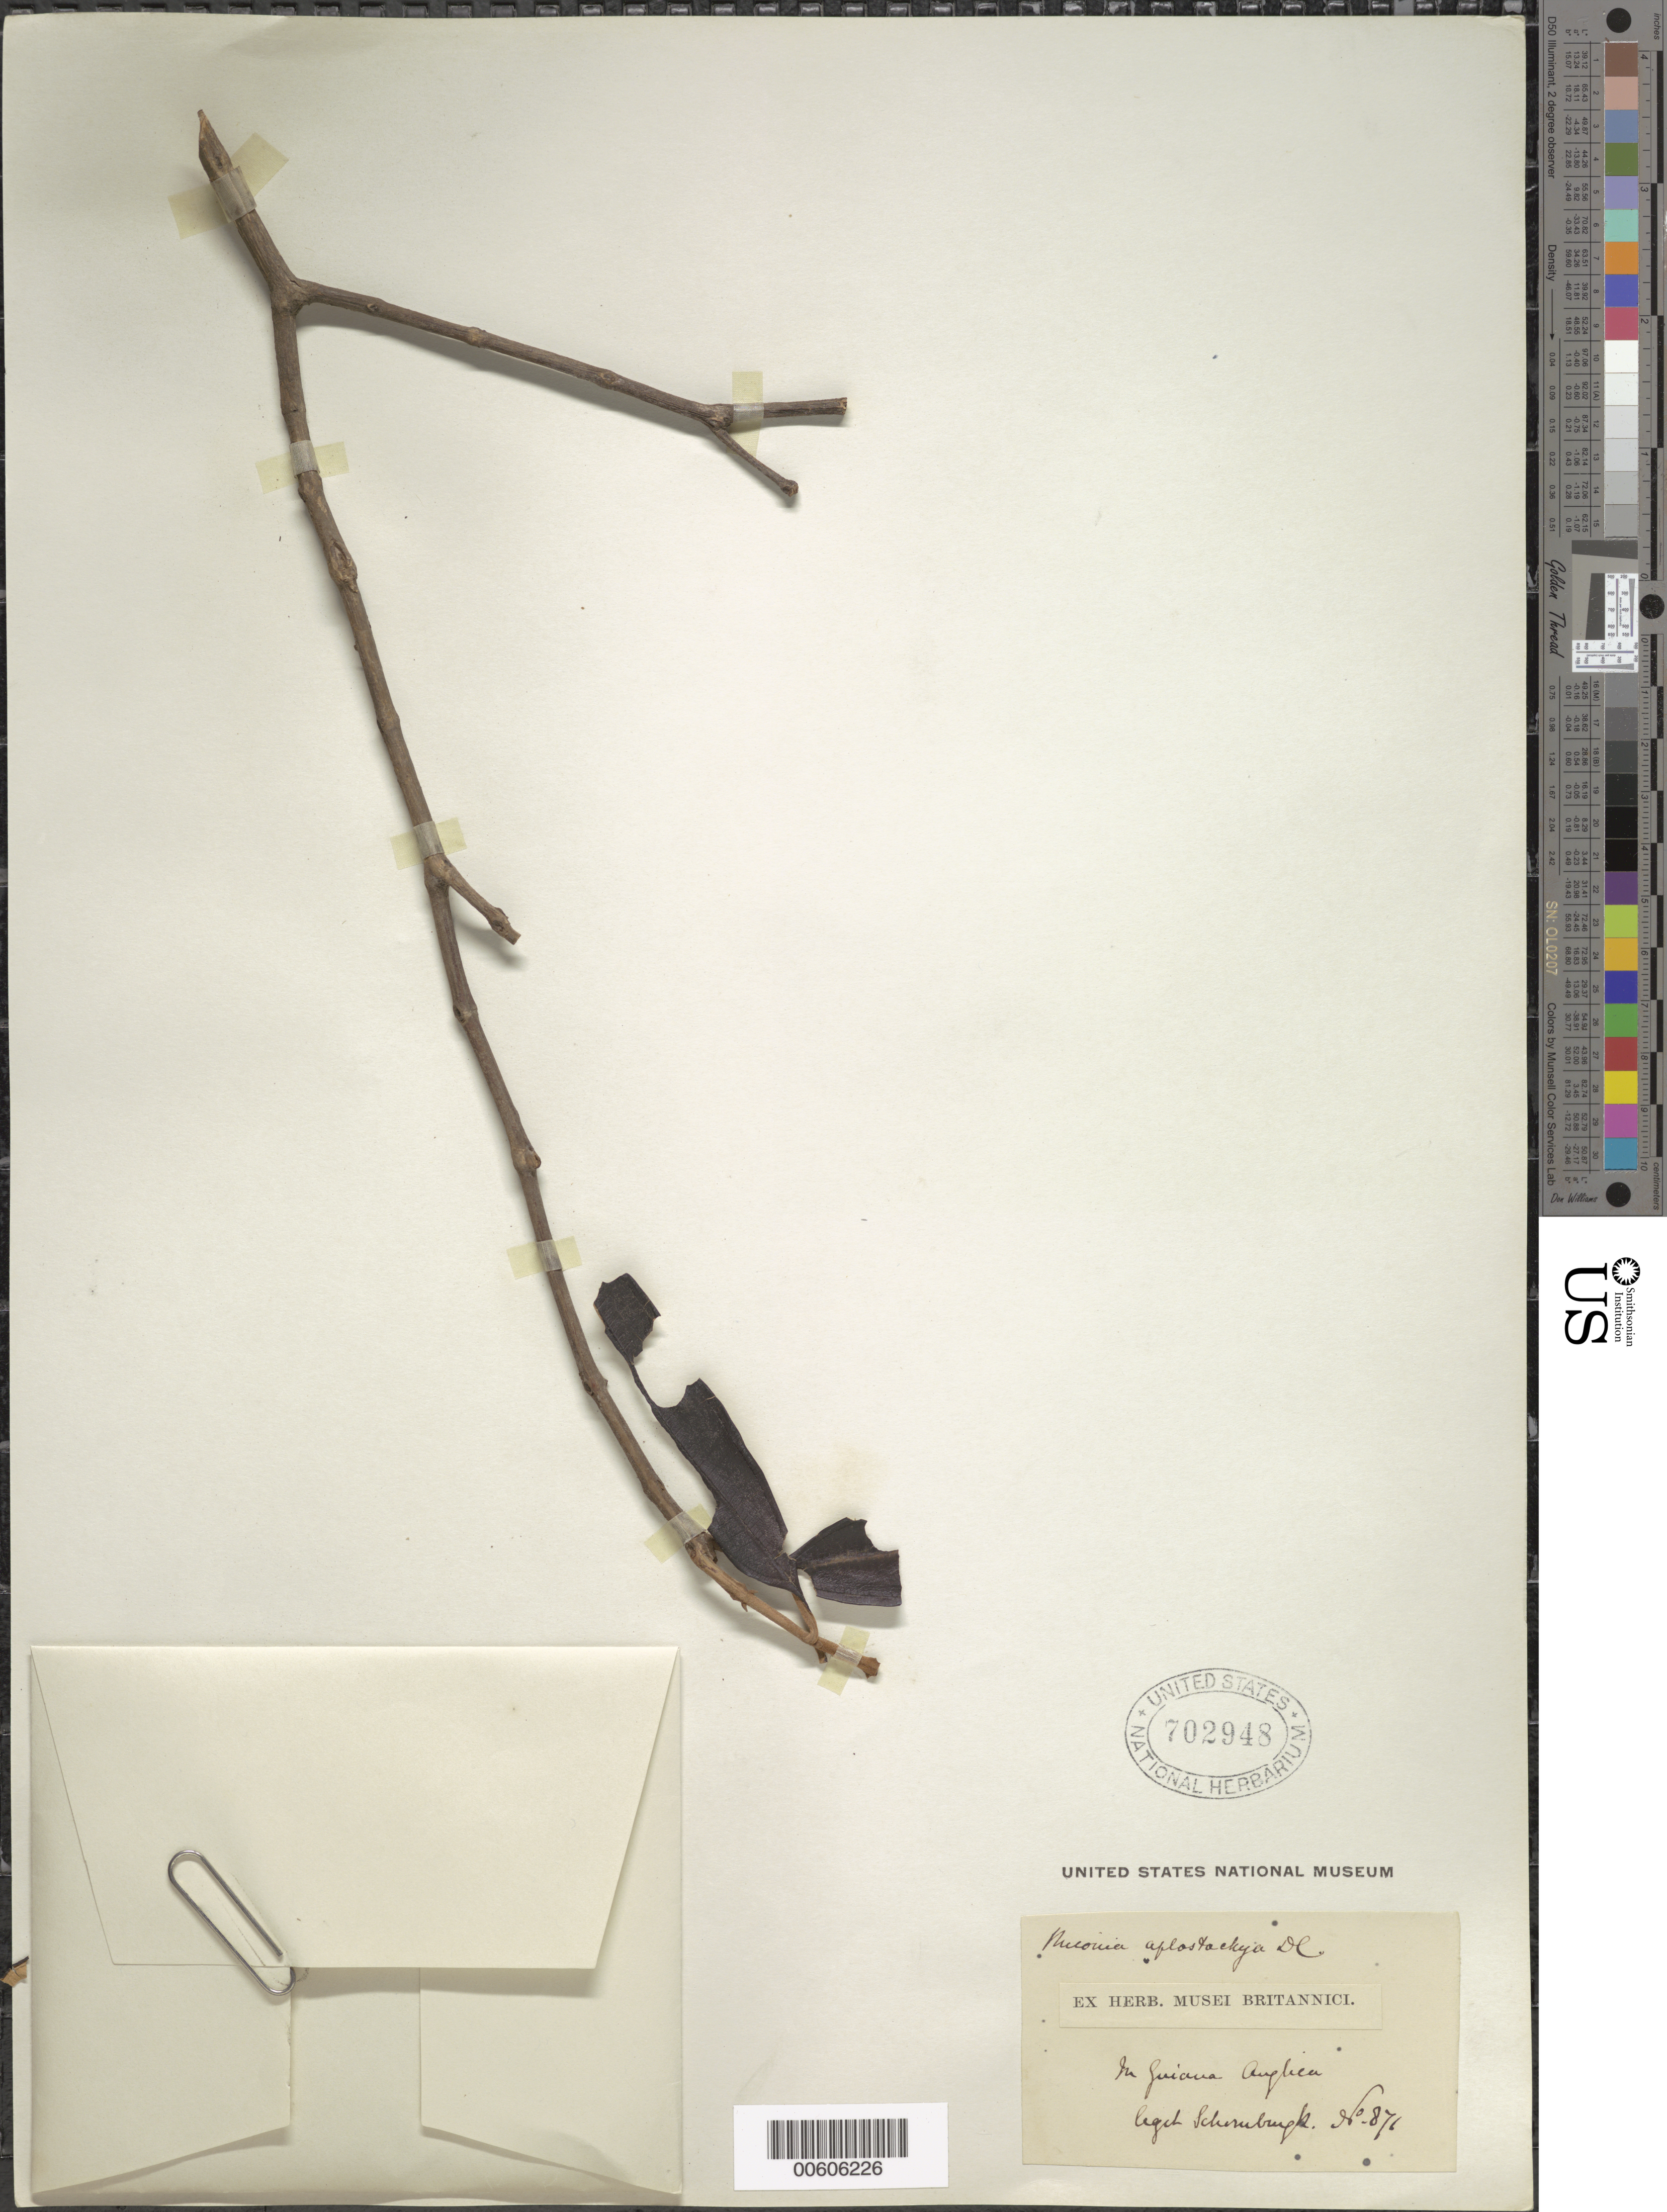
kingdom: Plantae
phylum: Tracheophyta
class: Magnoliopsida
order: Myrtales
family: Melastomataceae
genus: Miconia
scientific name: Miconia aplostachya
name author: (Bonpl.) DC.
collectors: R. H. Schomburgk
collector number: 871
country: Guyana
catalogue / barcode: US 702948